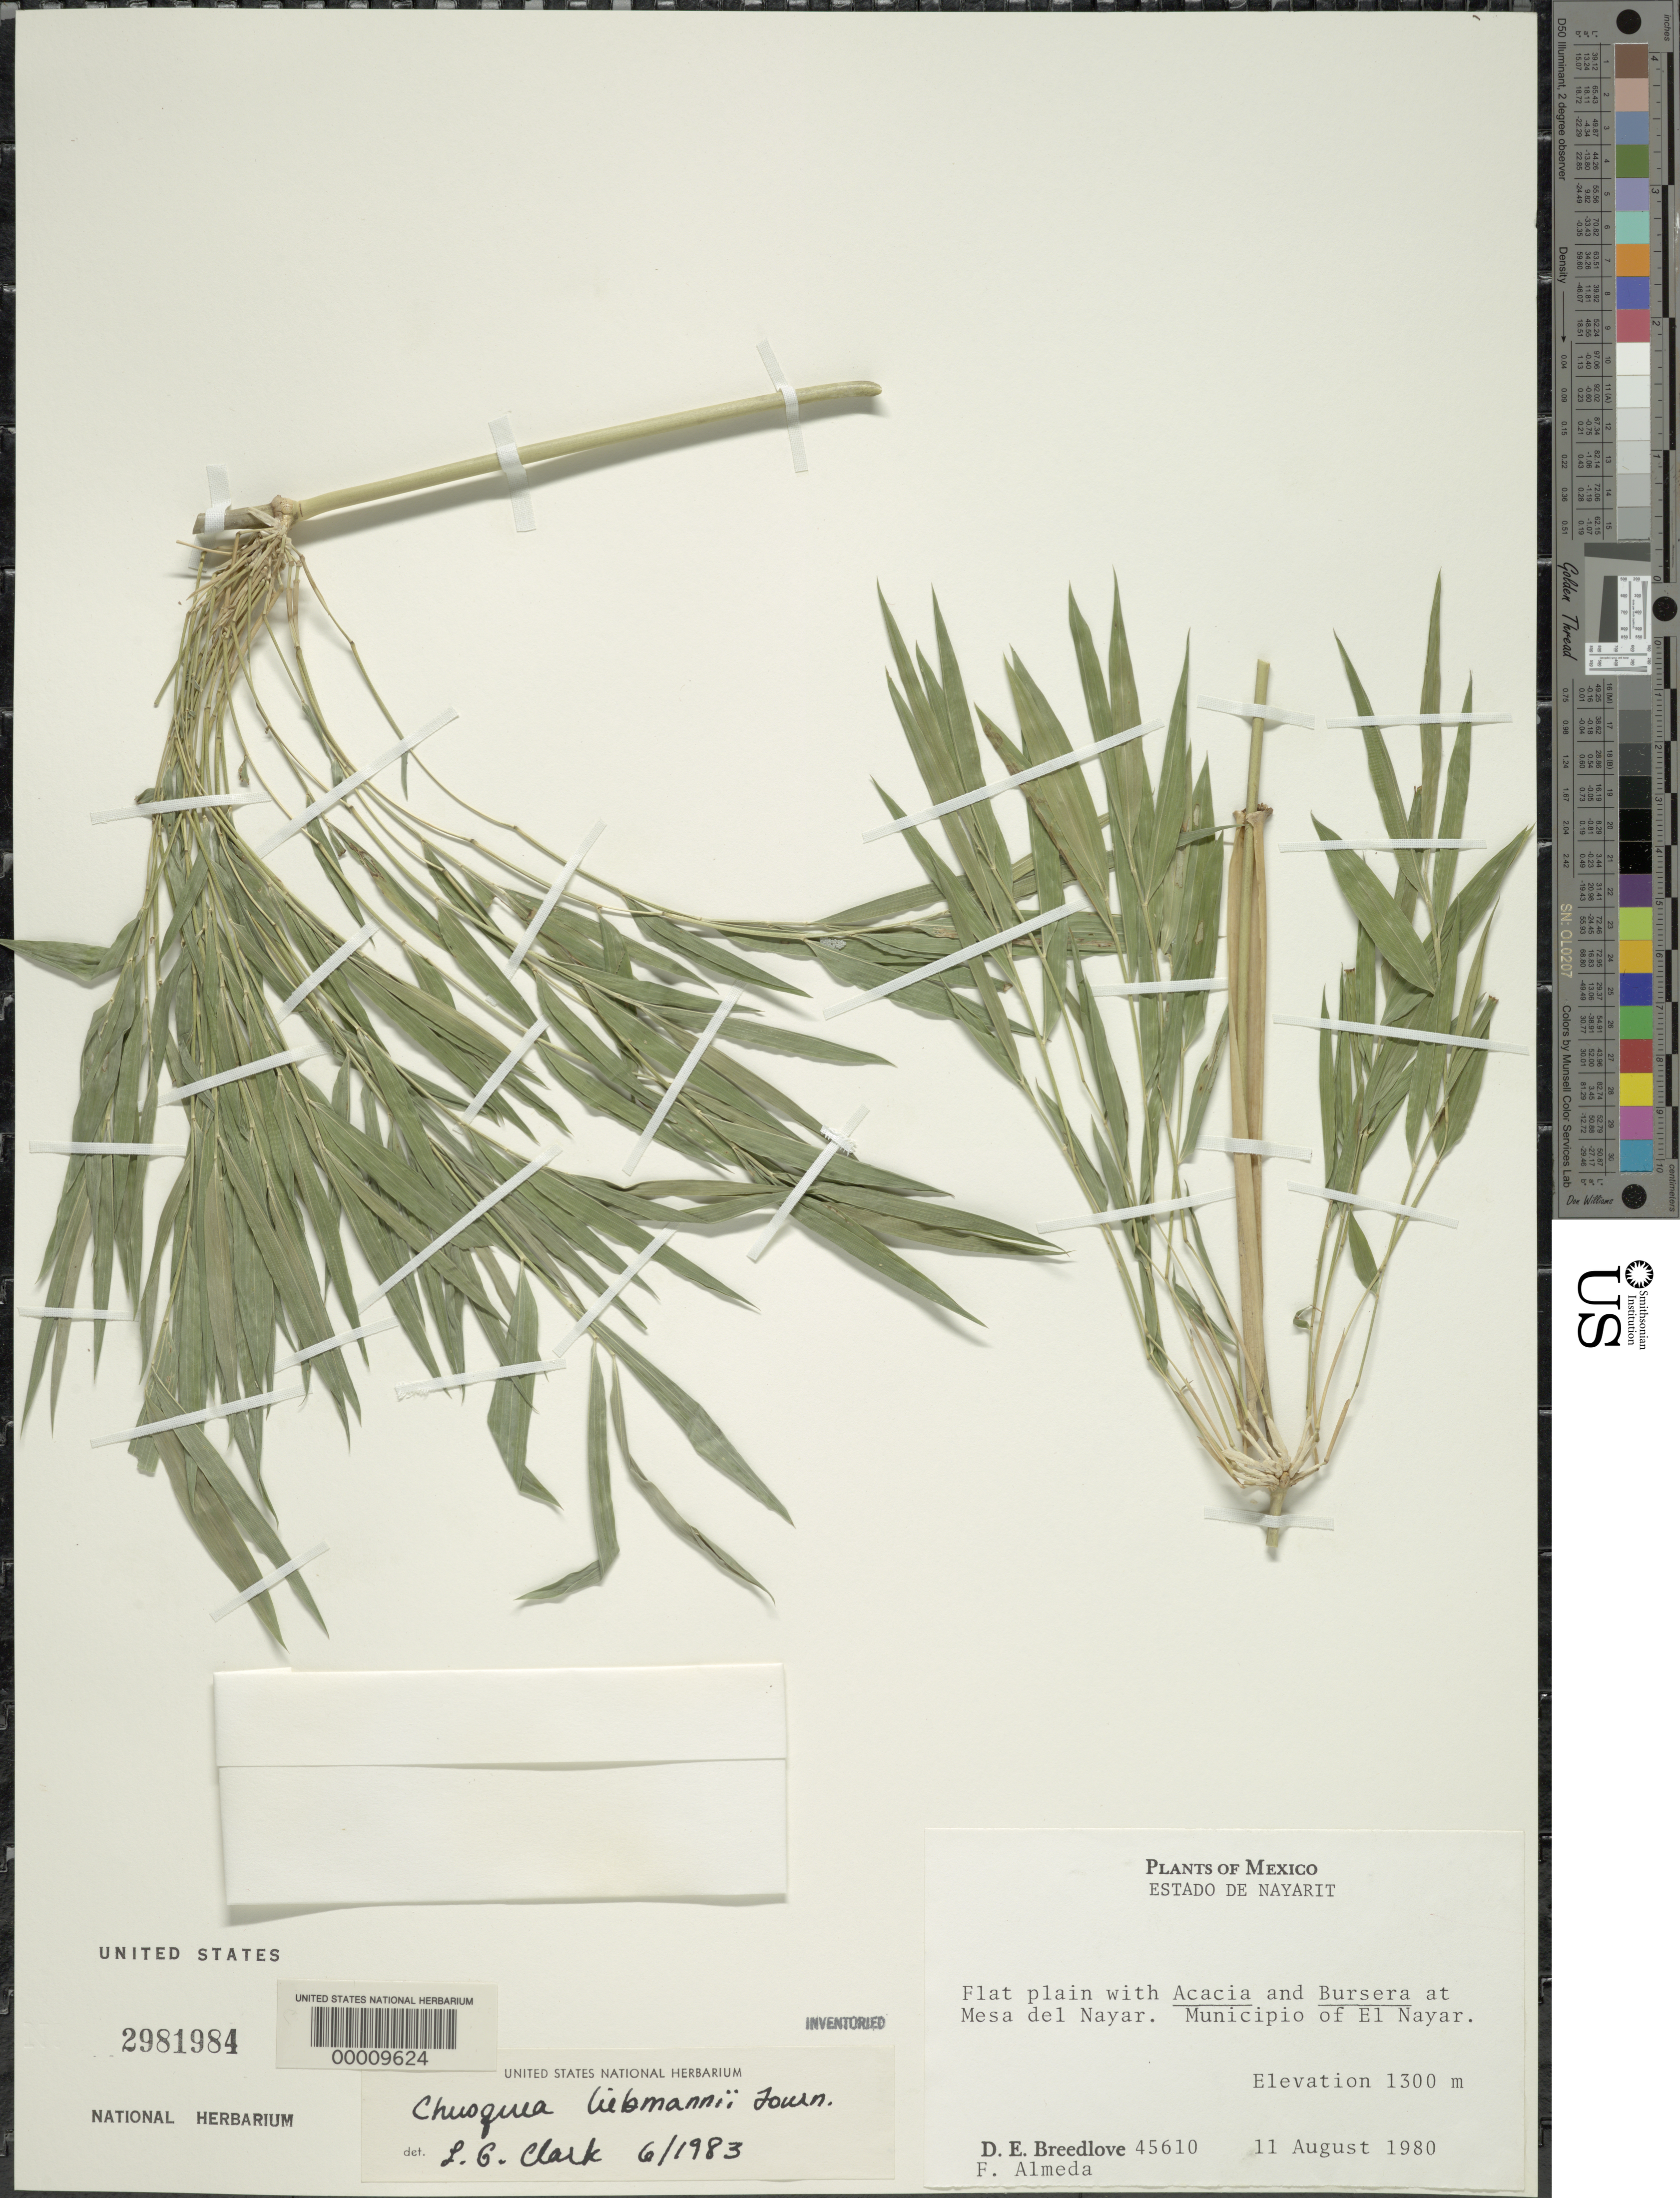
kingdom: Plantae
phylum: Tracheophyta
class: Liliopsida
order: Poales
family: Poaceae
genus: Chusquea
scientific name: Chusquea liebmannii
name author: E. Fourn.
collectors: D. E. Breedlove & F. Almeda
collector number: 45610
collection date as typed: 11 Aug 1980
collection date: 1980-08-11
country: Mexico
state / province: Nayarit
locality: Mesa del nayar, el nayar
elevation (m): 1300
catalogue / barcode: US 2981984